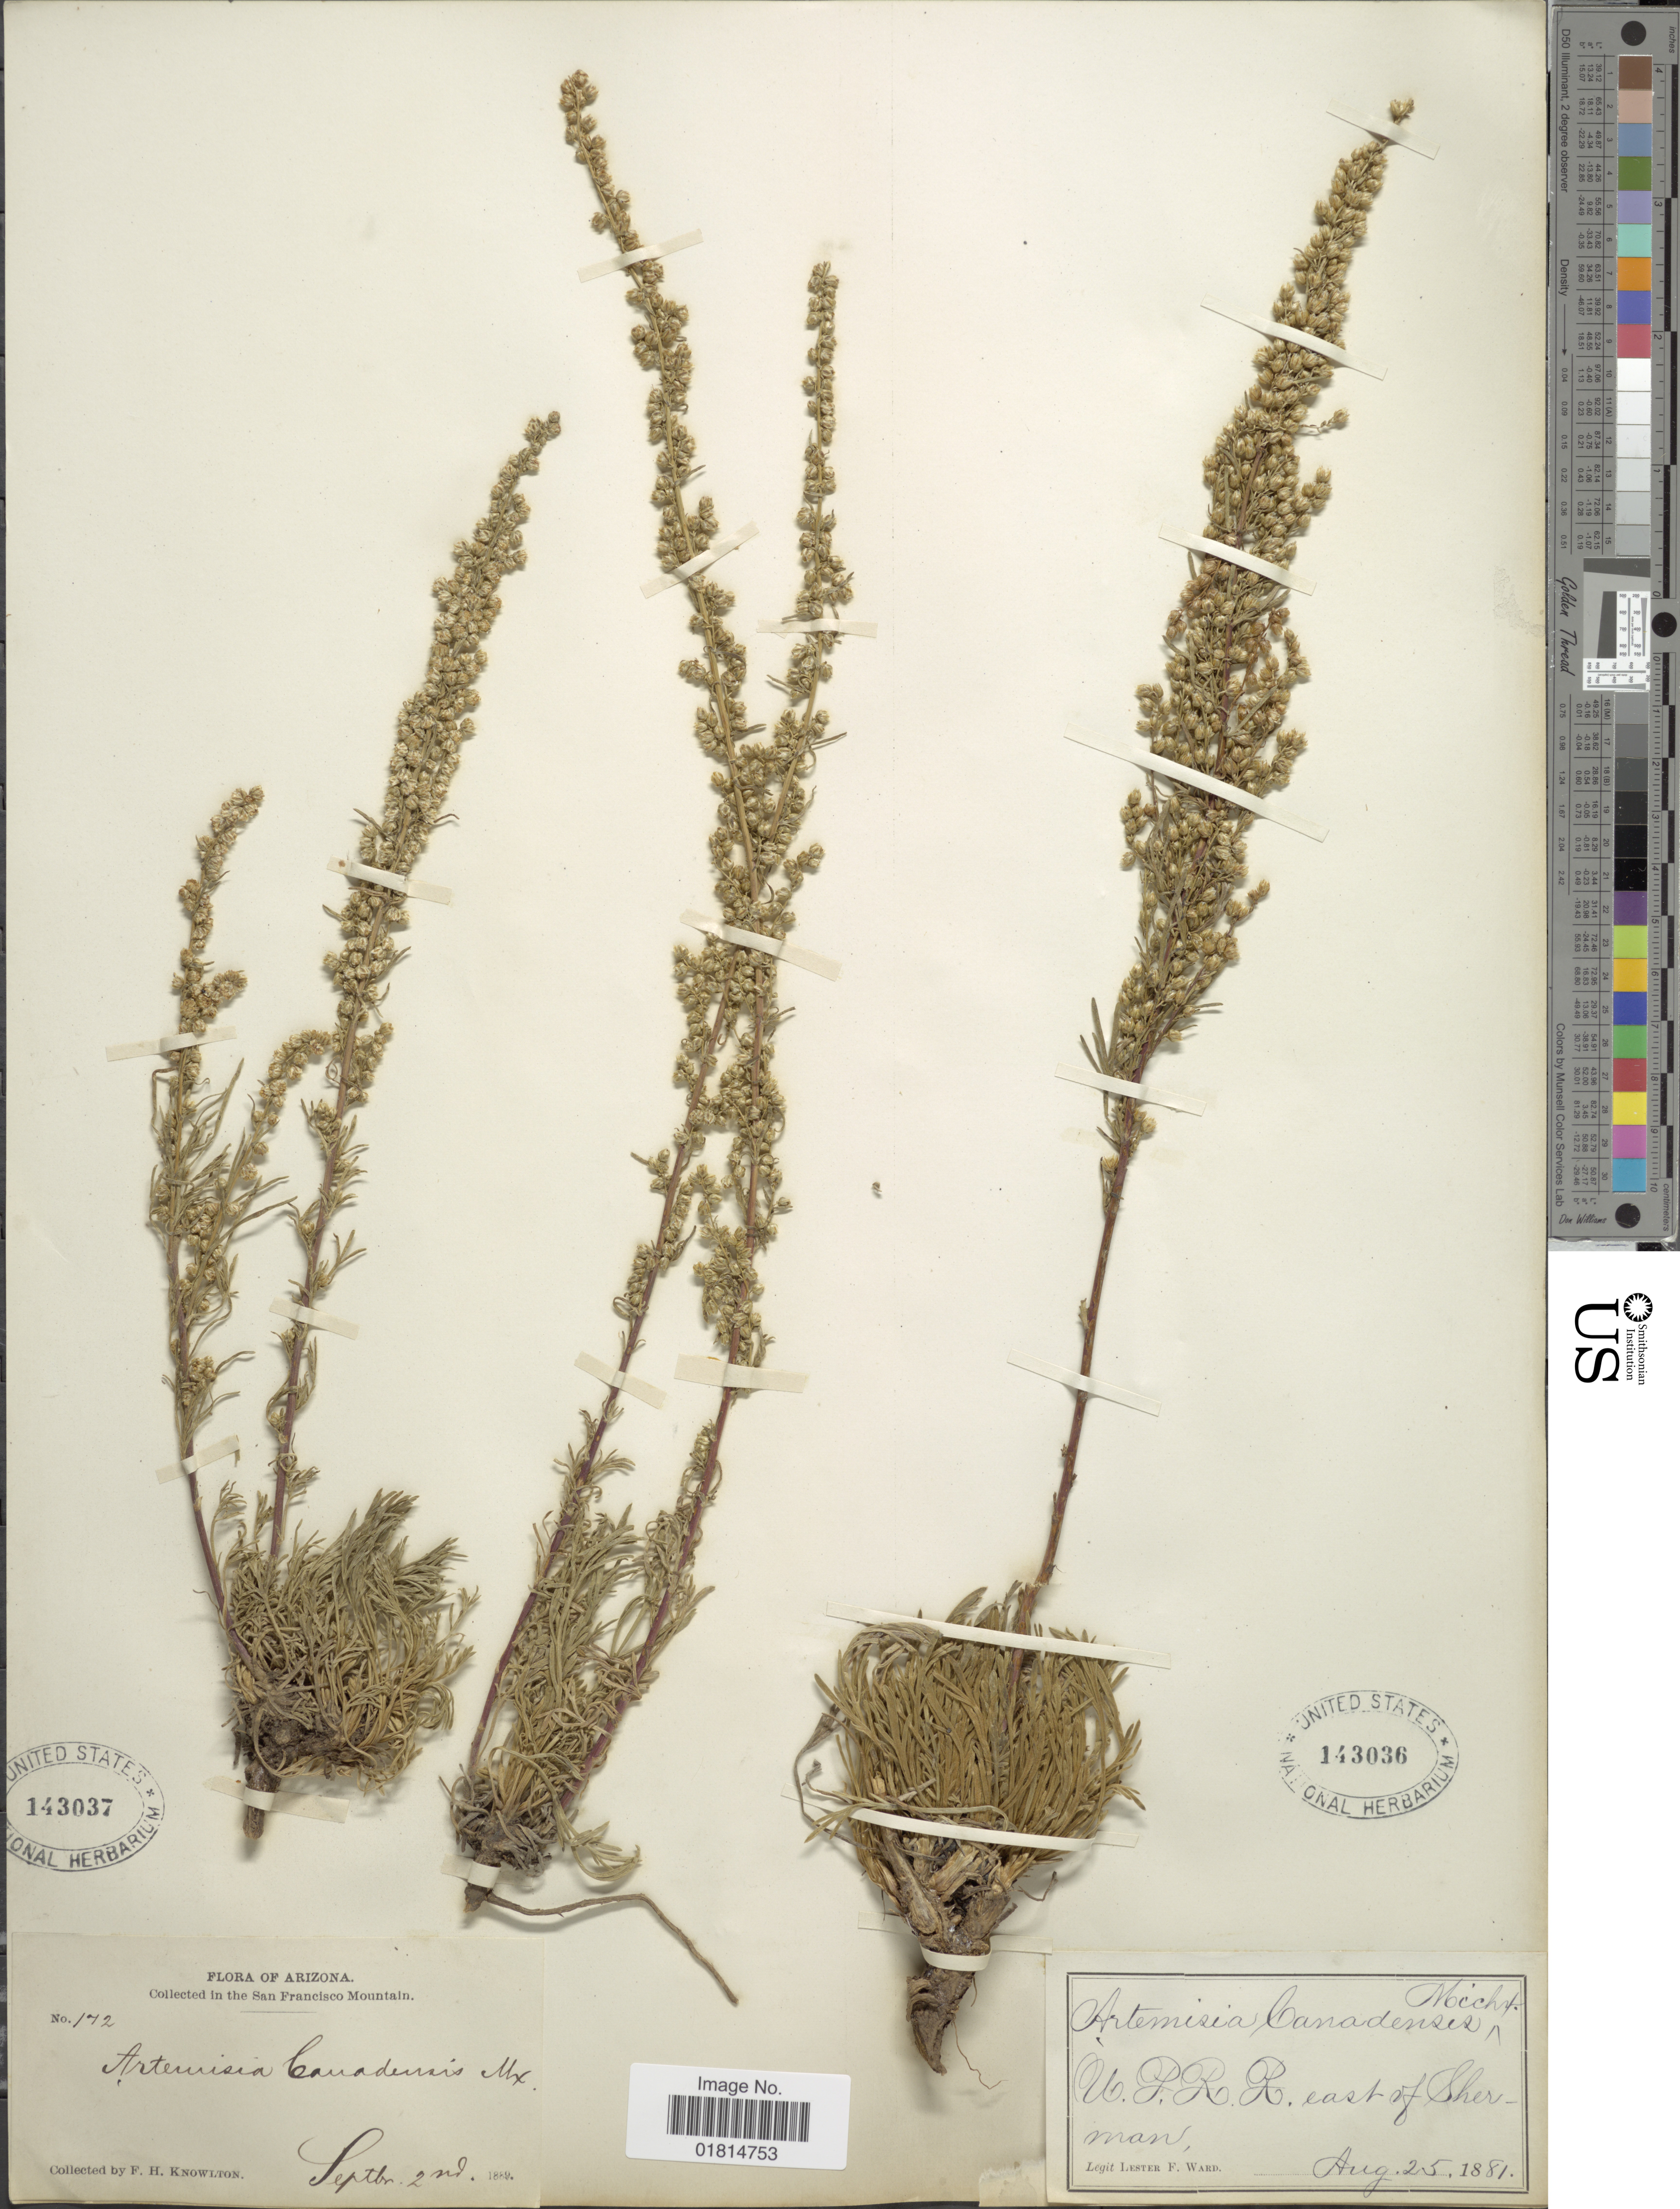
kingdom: Plantae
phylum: Tracheophyta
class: Magnoliopsida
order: Asterales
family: Asteraceae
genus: Artemisia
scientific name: Artemisia camporum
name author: Rydb.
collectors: F. H. Knowlton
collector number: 172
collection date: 1889-09-02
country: United States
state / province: Arizona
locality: In the San Francisco Mountain.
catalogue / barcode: US 143037-2